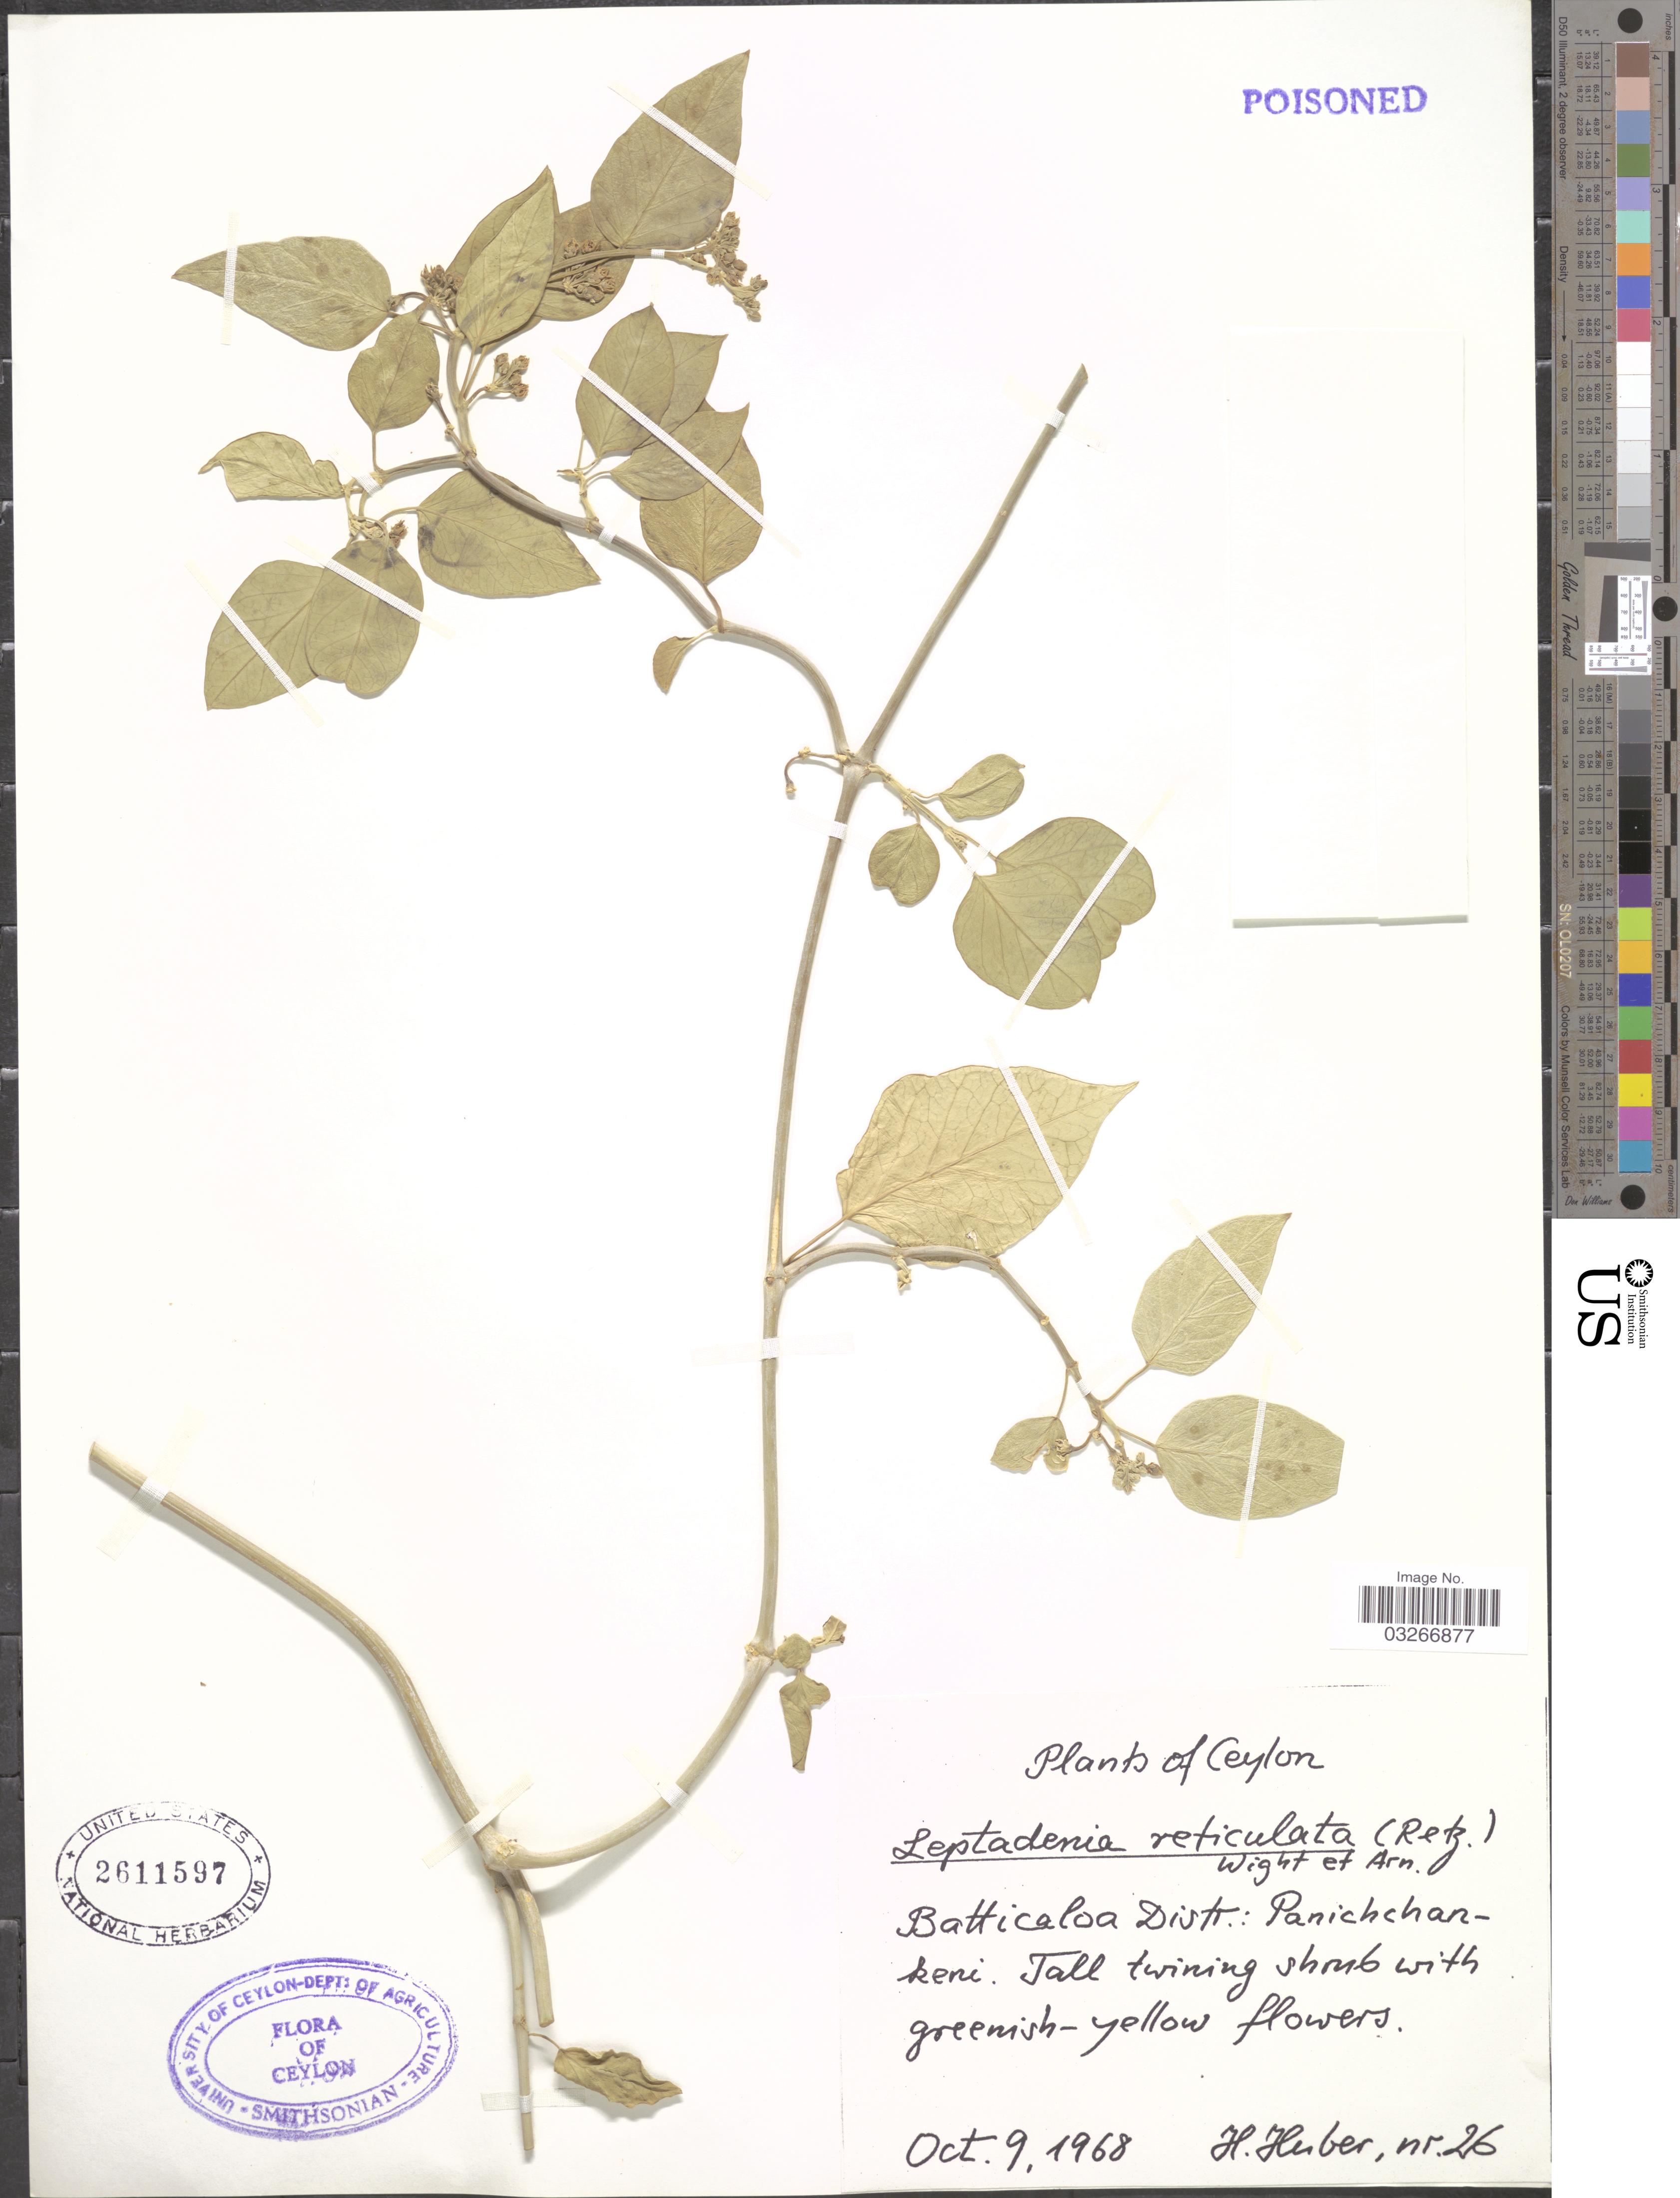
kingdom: Plantae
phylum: Tracheophyta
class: Magnoliopsida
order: Gentianales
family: Apocynaceae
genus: Leptadenia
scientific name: Leptadenia reticulata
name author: (Retz.) Wight & Arn.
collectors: H. Huber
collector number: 26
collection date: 1968-10-09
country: Sri Lanka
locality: Ceylon, Batticaloa Distr.: Panichchankeni.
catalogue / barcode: US 2611597